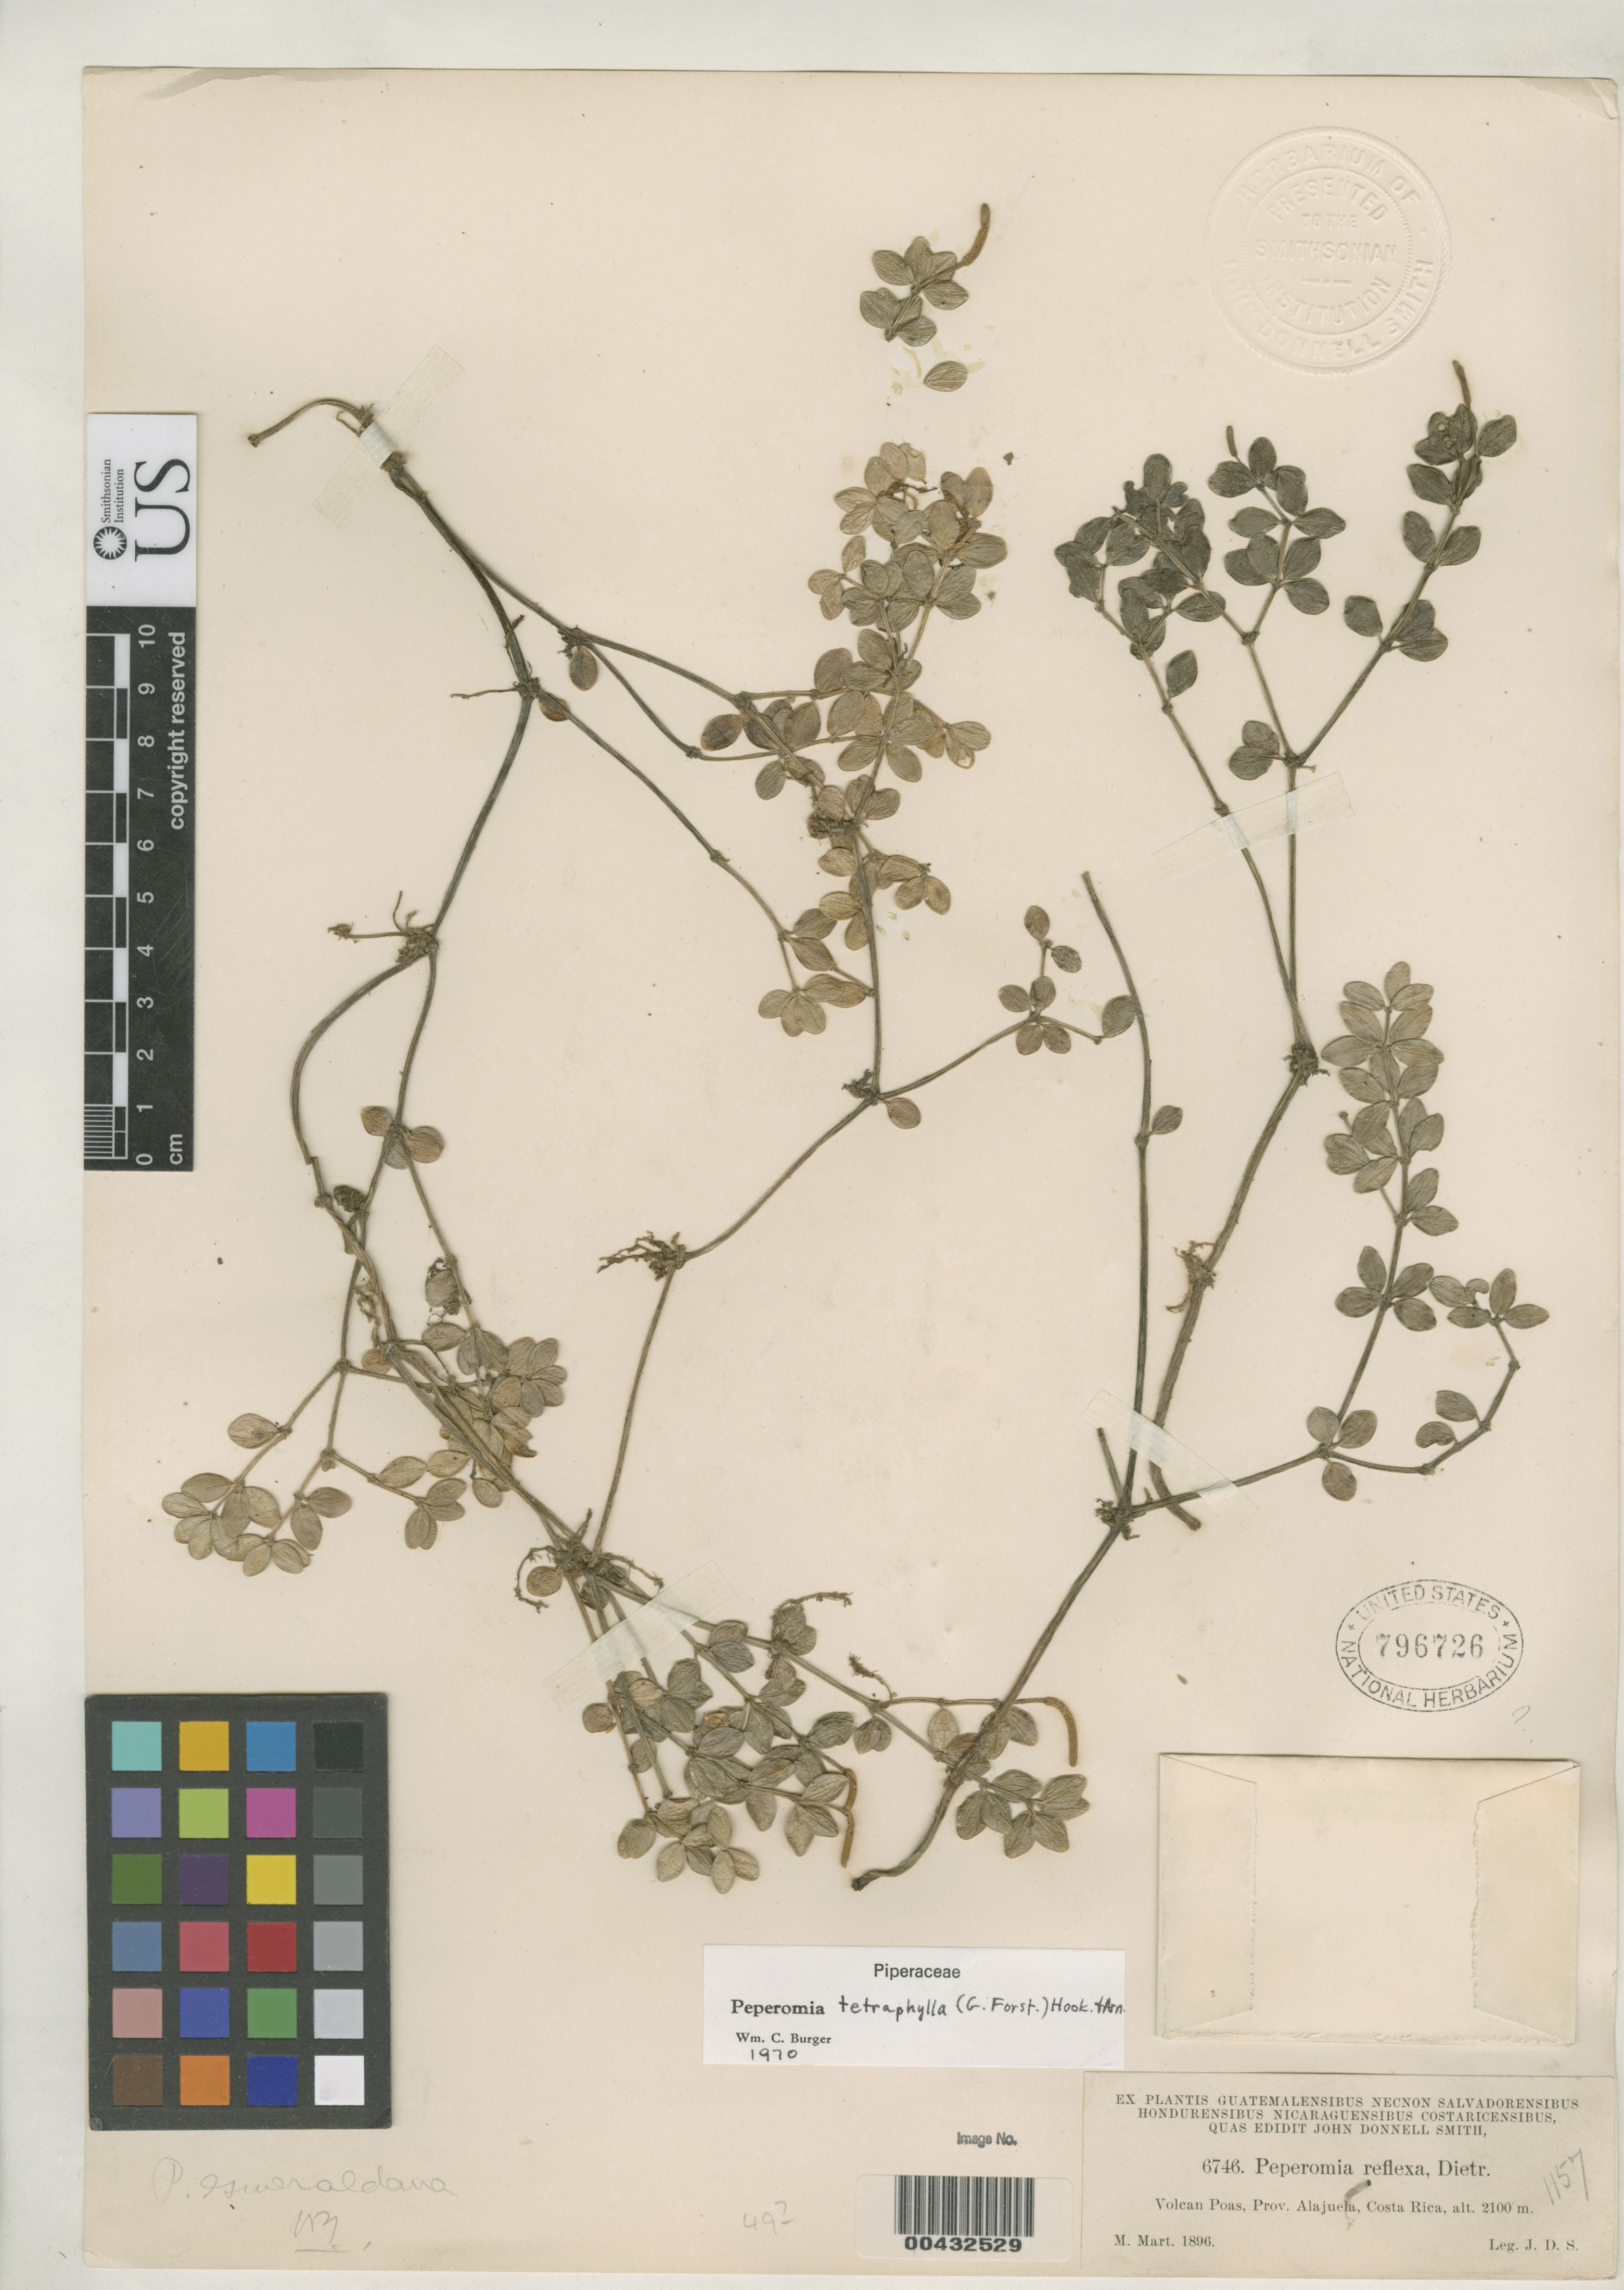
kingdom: Plantae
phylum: Tracheophyta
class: Magnoliopsida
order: Piperales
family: Piperaceae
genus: Peperomia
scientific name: Peperomia reflexa var. angustifolia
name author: C. DC. in Pittier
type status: Isosyntype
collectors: J. Donnell Smith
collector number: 6746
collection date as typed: Mar 1896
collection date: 1896-03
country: Costa Rica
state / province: Alajuela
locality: Volcan Poás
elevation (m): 2100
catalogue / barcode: US 796726